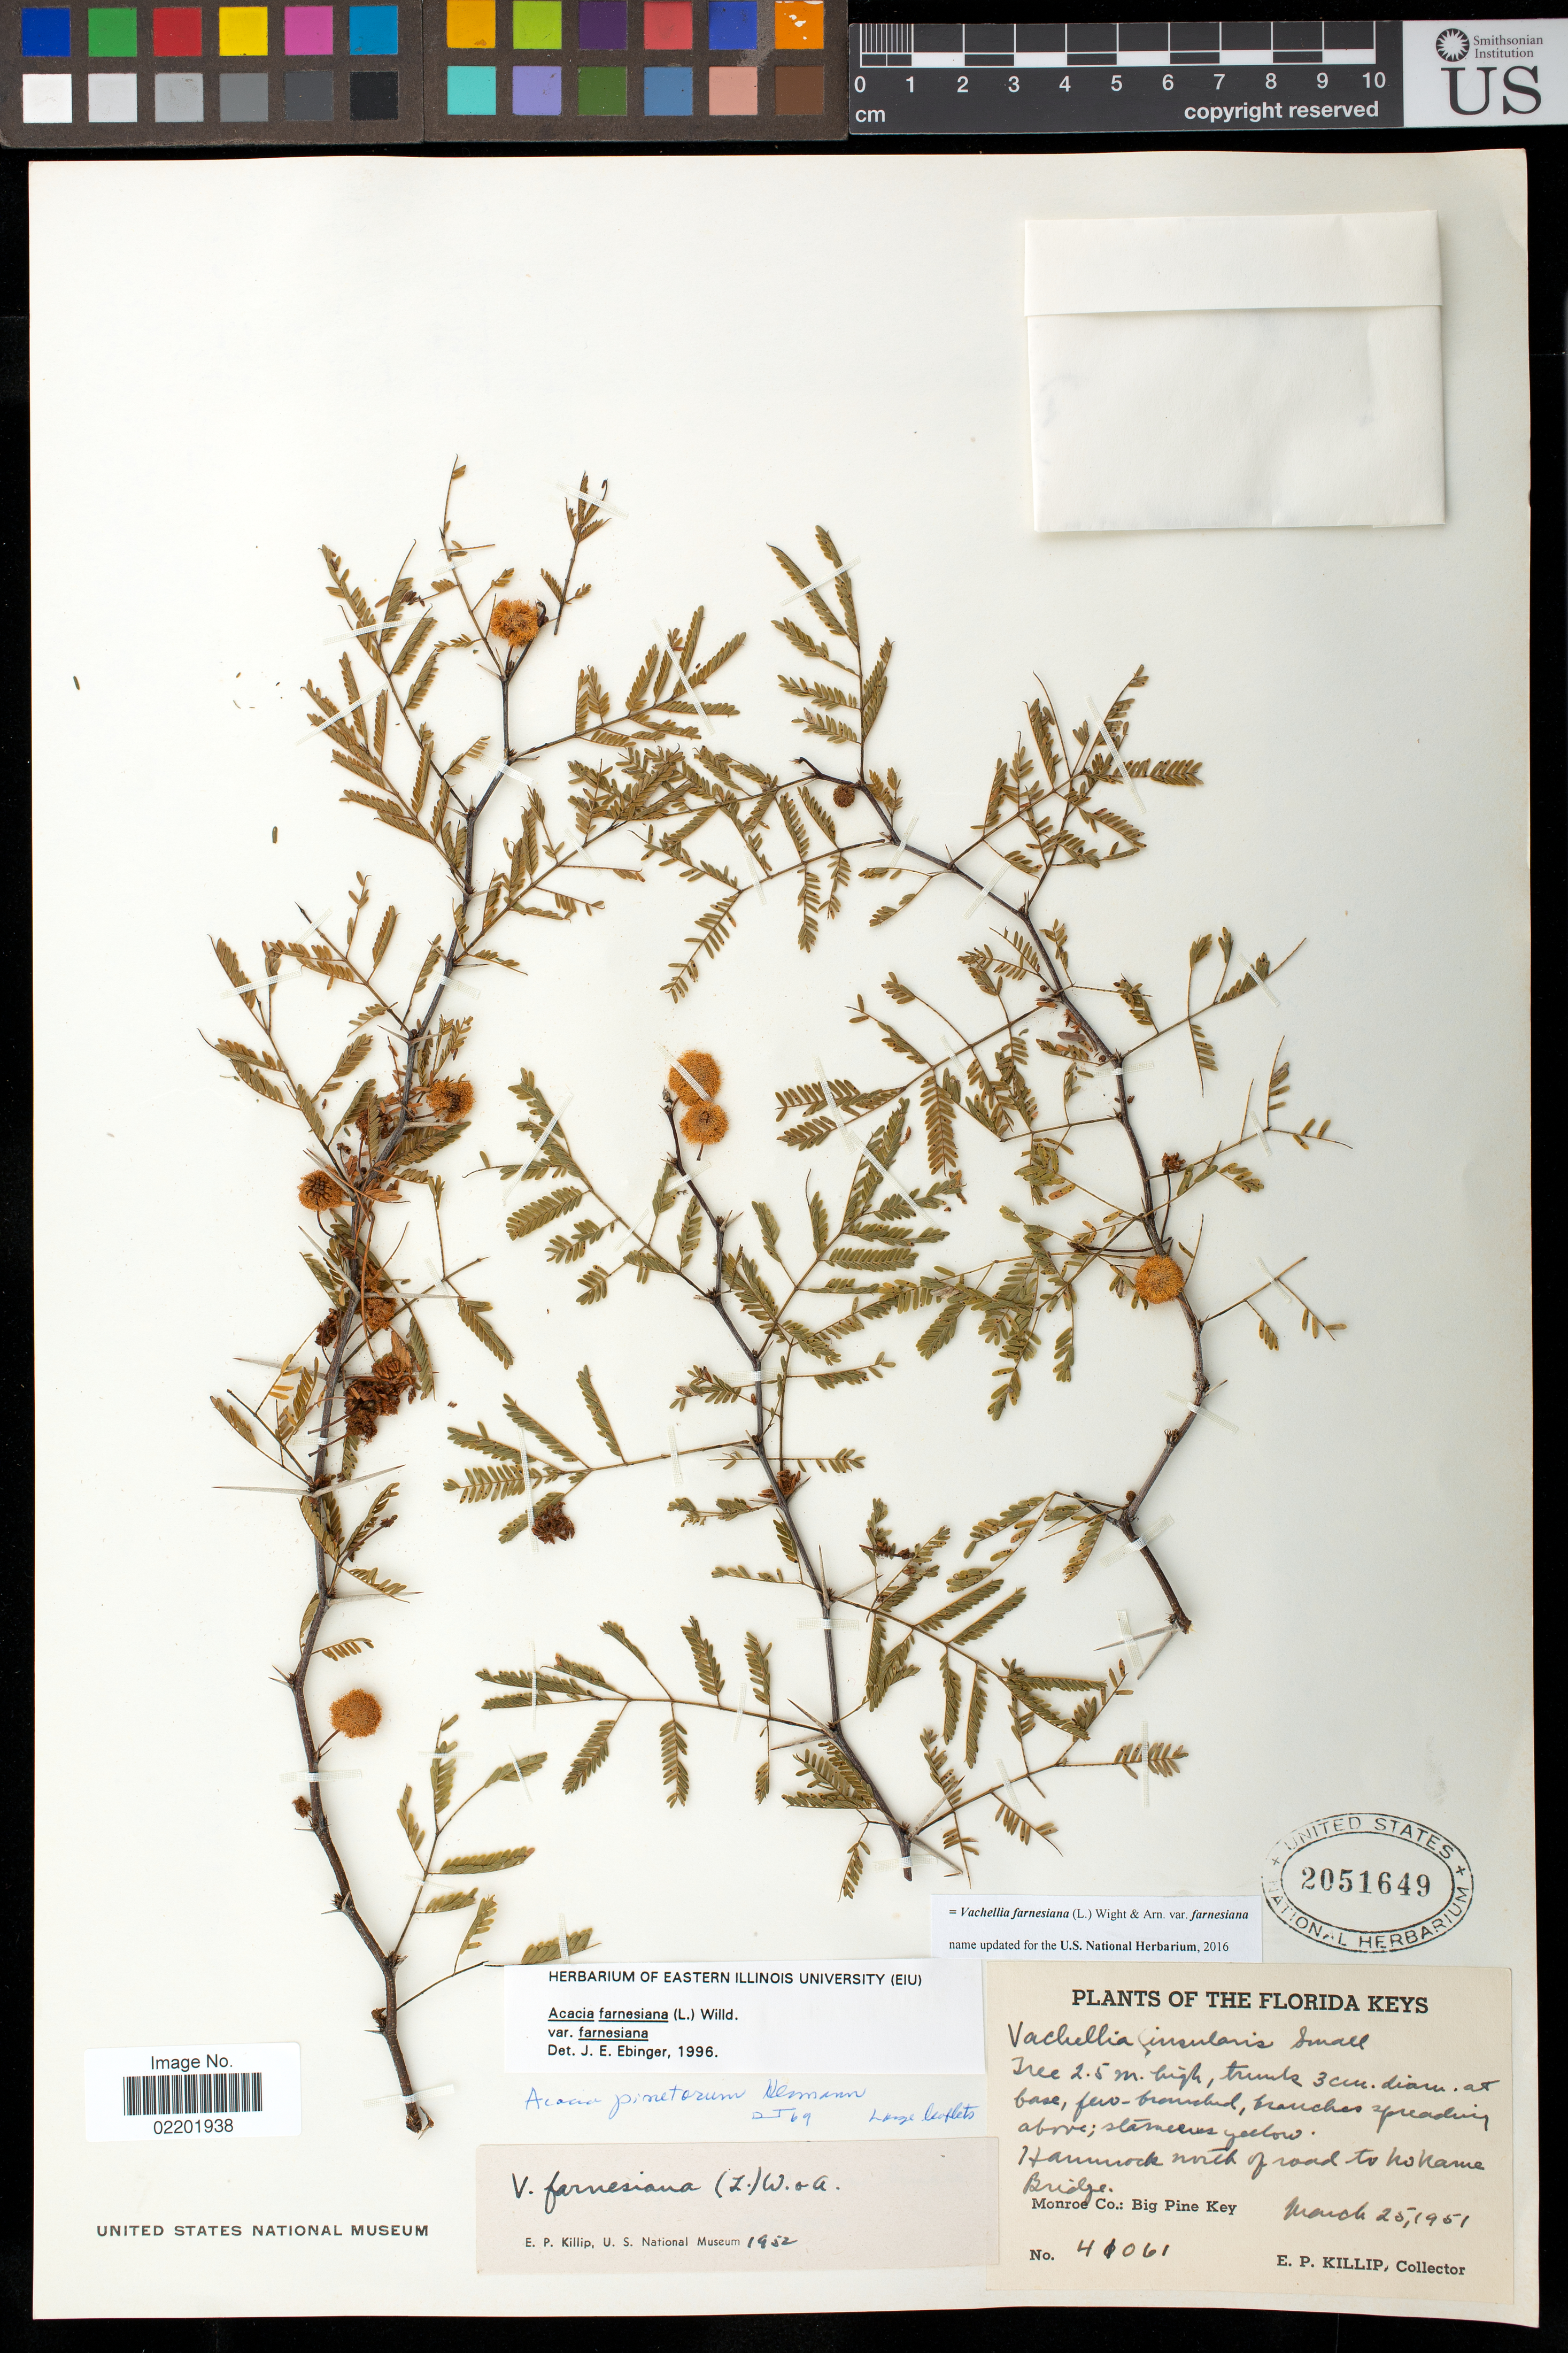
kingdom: Plantae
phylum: Tracheophyta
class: Magnoliopsida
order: Fabales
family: Fabaceae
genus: Vachellia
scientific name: Vachellia farnesiana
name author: (L.) Wight & Arn.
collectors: E. P. Killip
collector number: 41061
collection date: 1951-03-25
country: United States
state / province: Florida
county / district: Monroe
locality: Florida Keys, Hammock north of road to No Name Bridge, Monroe Co., Big Pine Key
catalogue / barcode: US 2051649